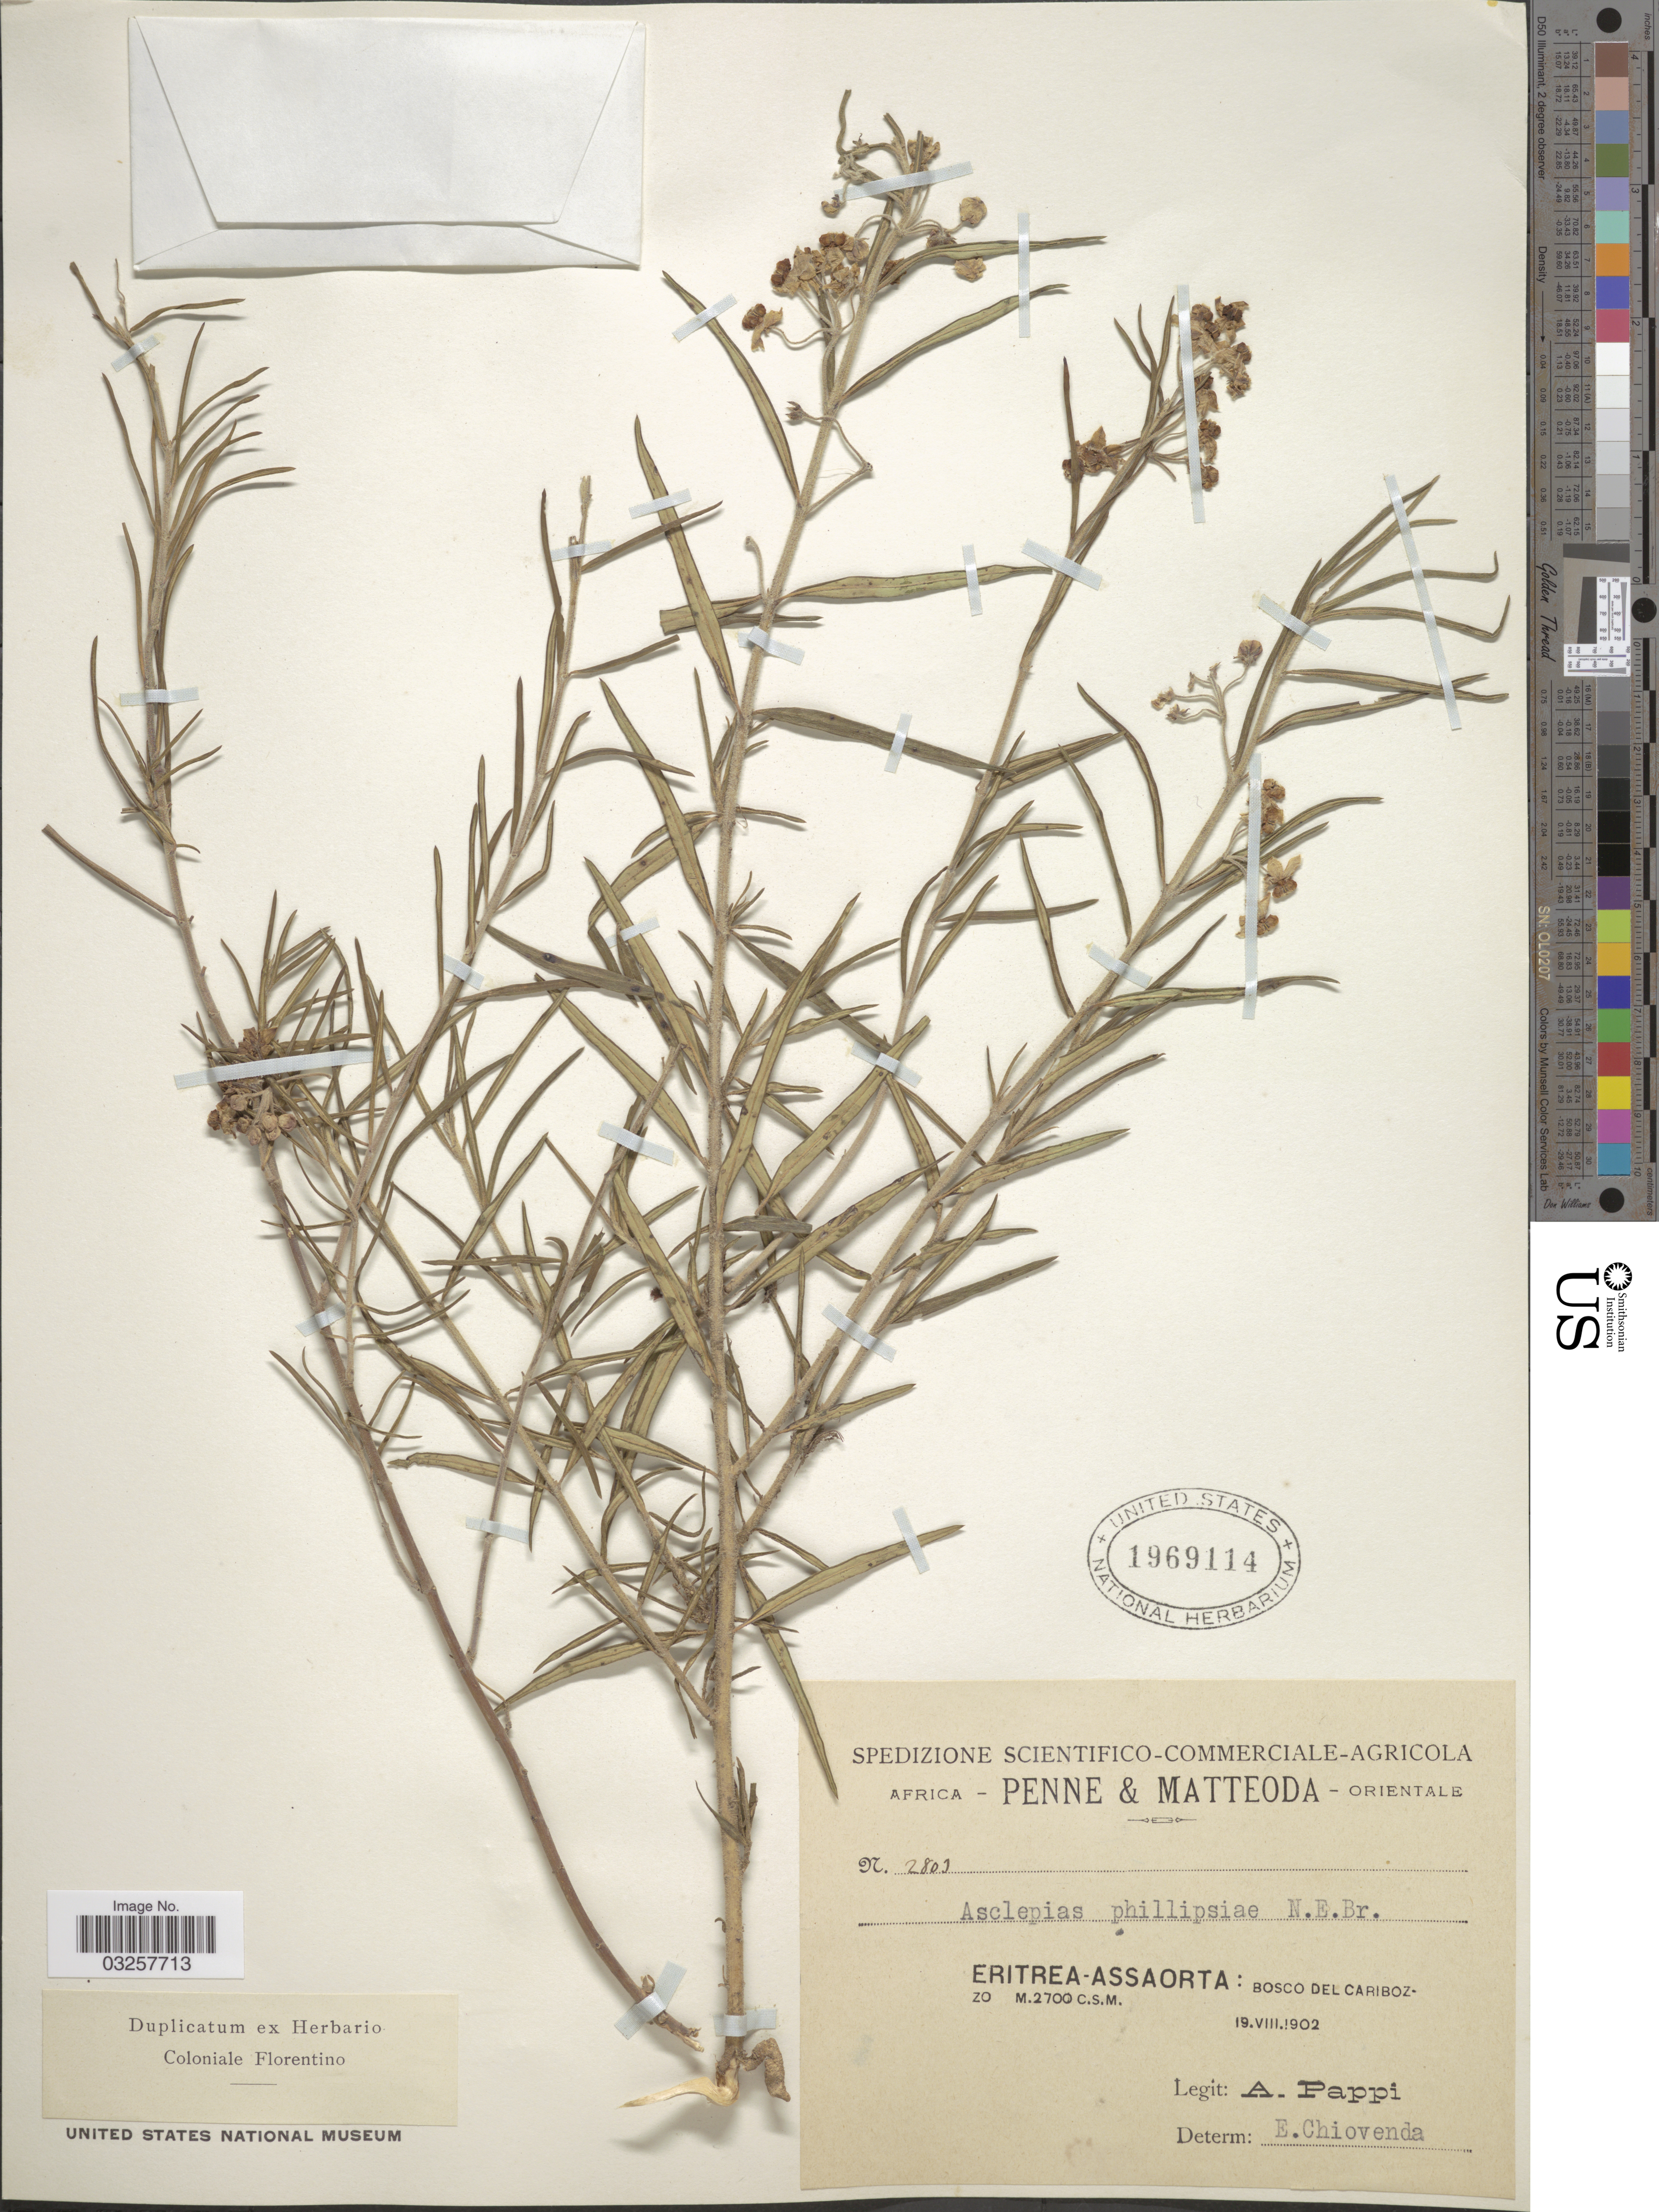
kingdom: Plantae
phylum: Tracheophyta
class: Magnoliopsida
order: Gentianales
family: Apocynaceae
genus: Asclepias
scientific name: Asclepias phillipsiae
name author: N.E. Br.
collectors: A. Pappi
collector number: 2803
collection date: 1902-08-19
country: Eritrea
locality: Eritrea-Assaorta: Bosco del Caribozzo.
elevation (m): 2700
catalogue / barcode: US 1969114